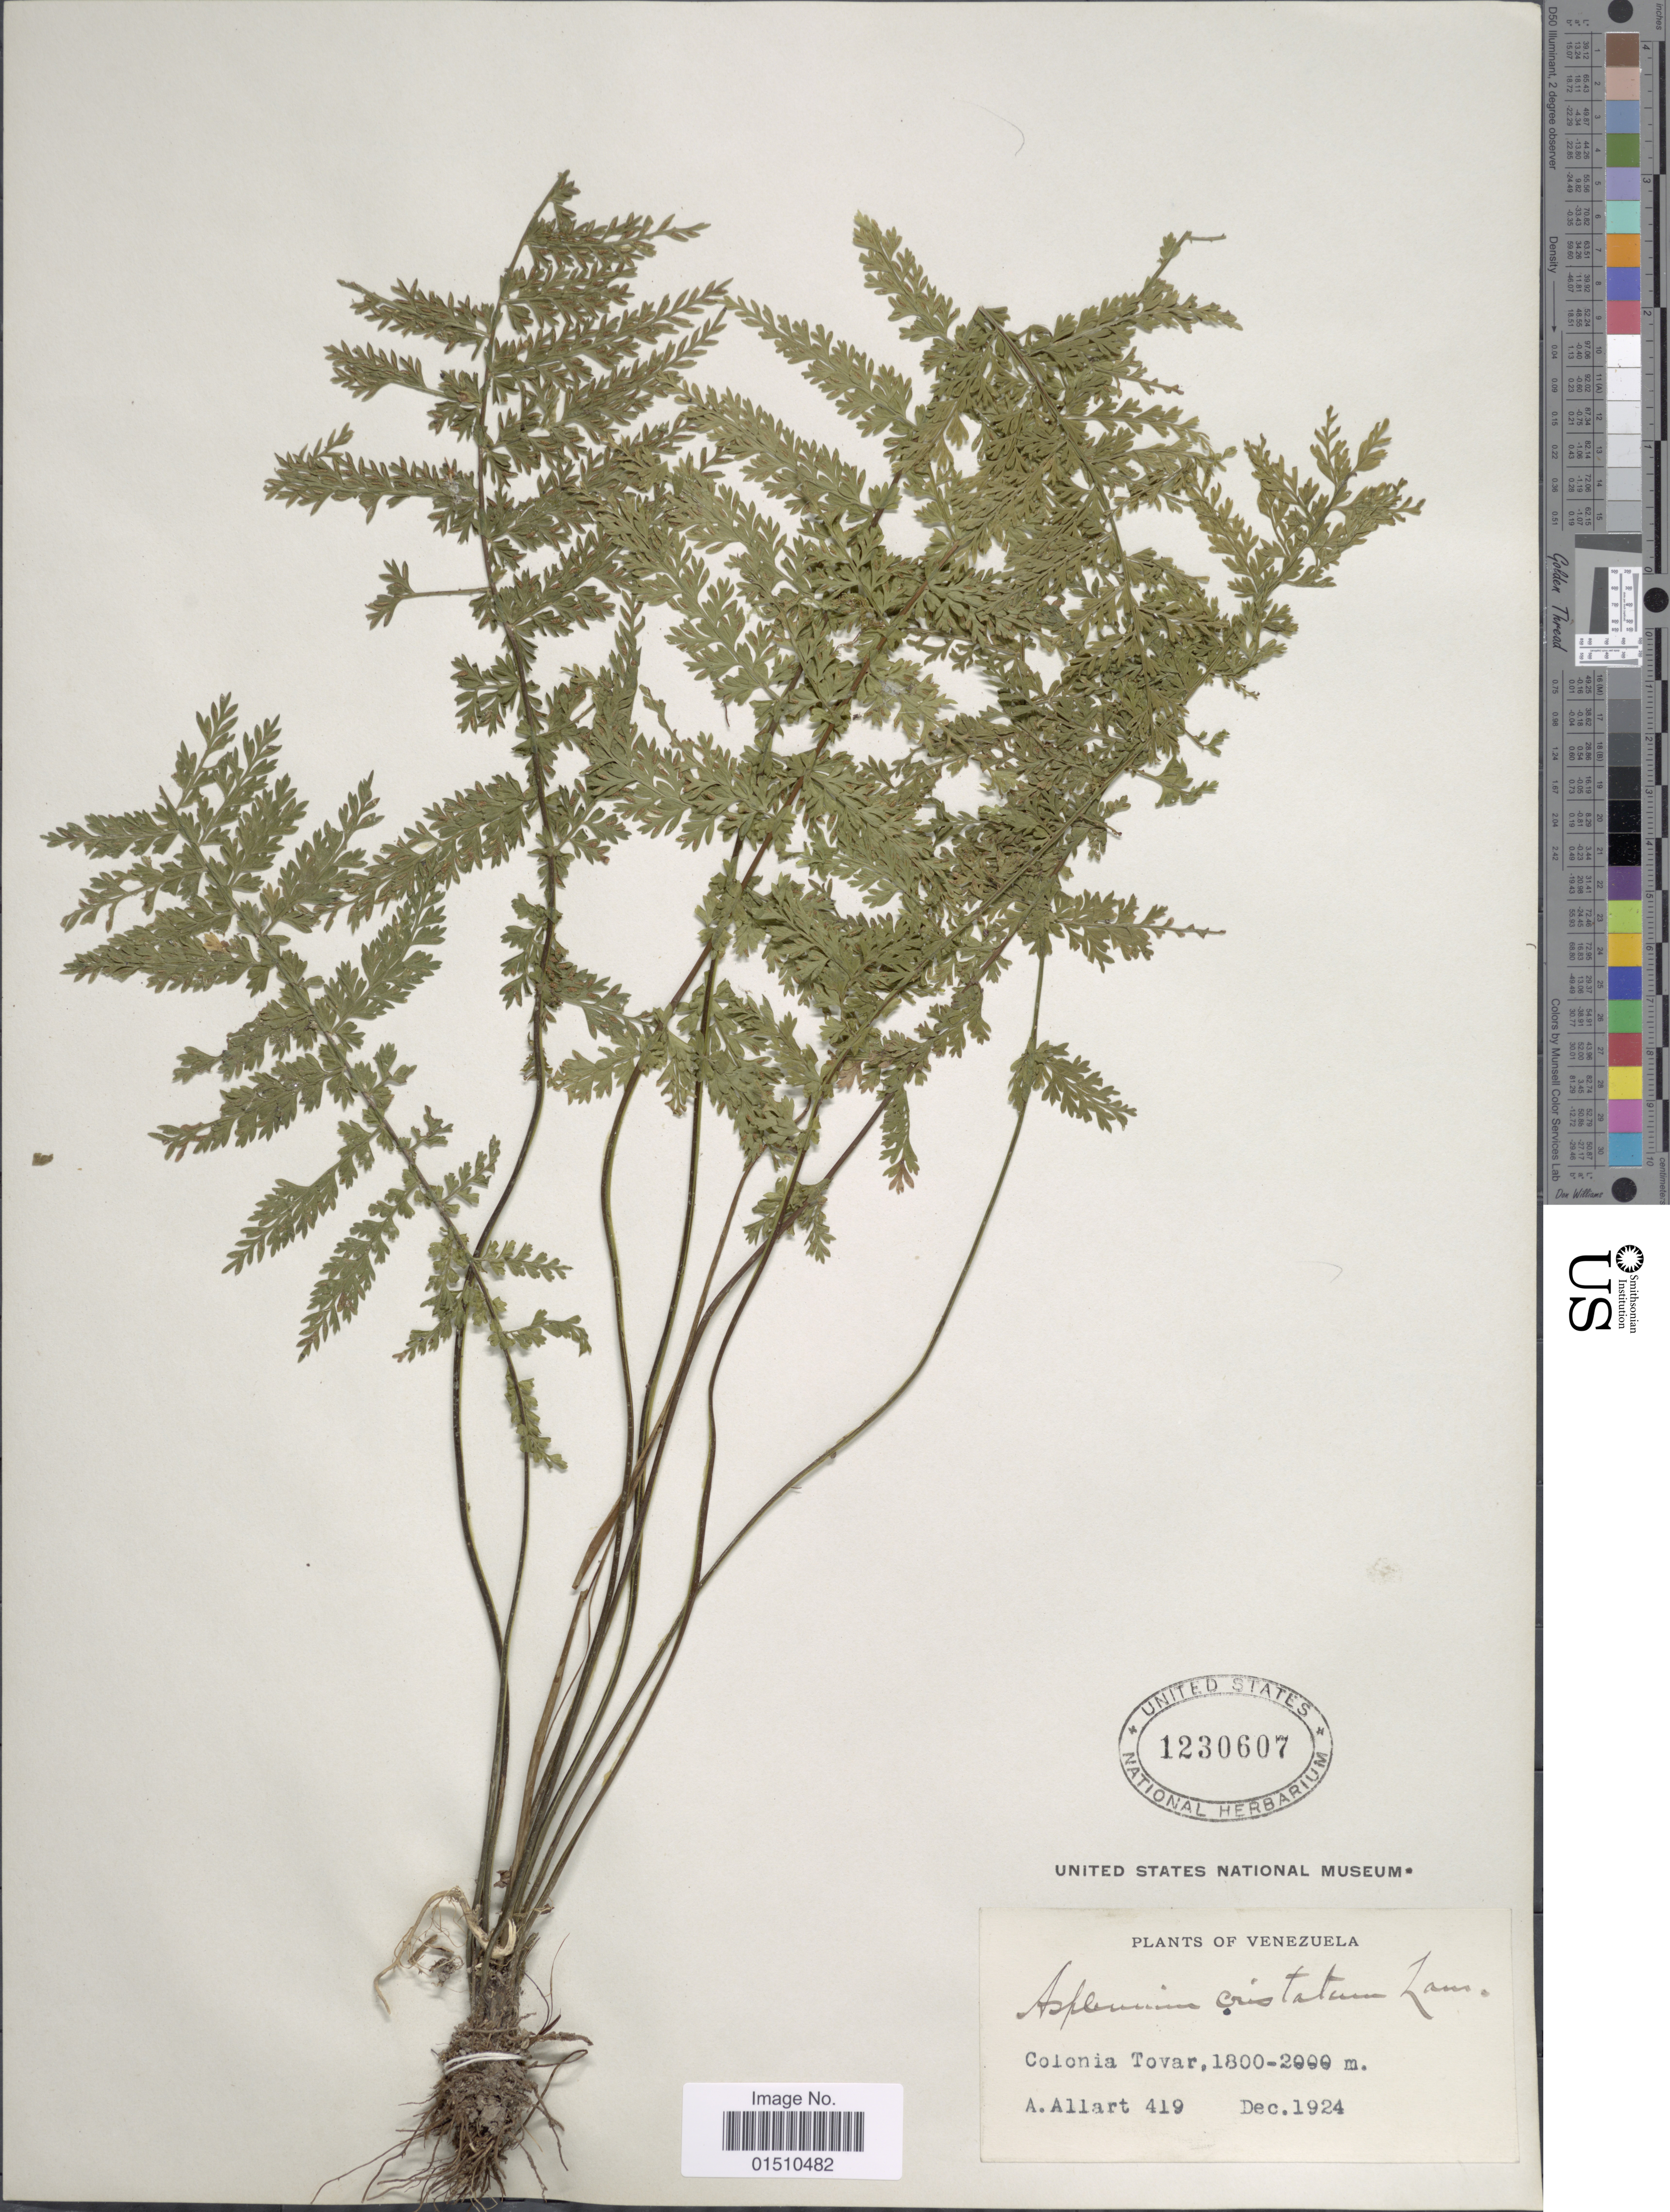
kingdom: Plantae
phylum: Tracheophyta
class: Polypodiopsida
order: Polypodiales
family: Aspleniaceae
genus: Asplenium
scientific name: Asplenium cristatum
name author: Lam.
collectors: A. Allart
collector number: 419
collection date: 1924-12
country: Venezuela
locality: Venezuela, Colonia Tovar.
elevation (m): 1800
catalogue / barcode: US 1230607